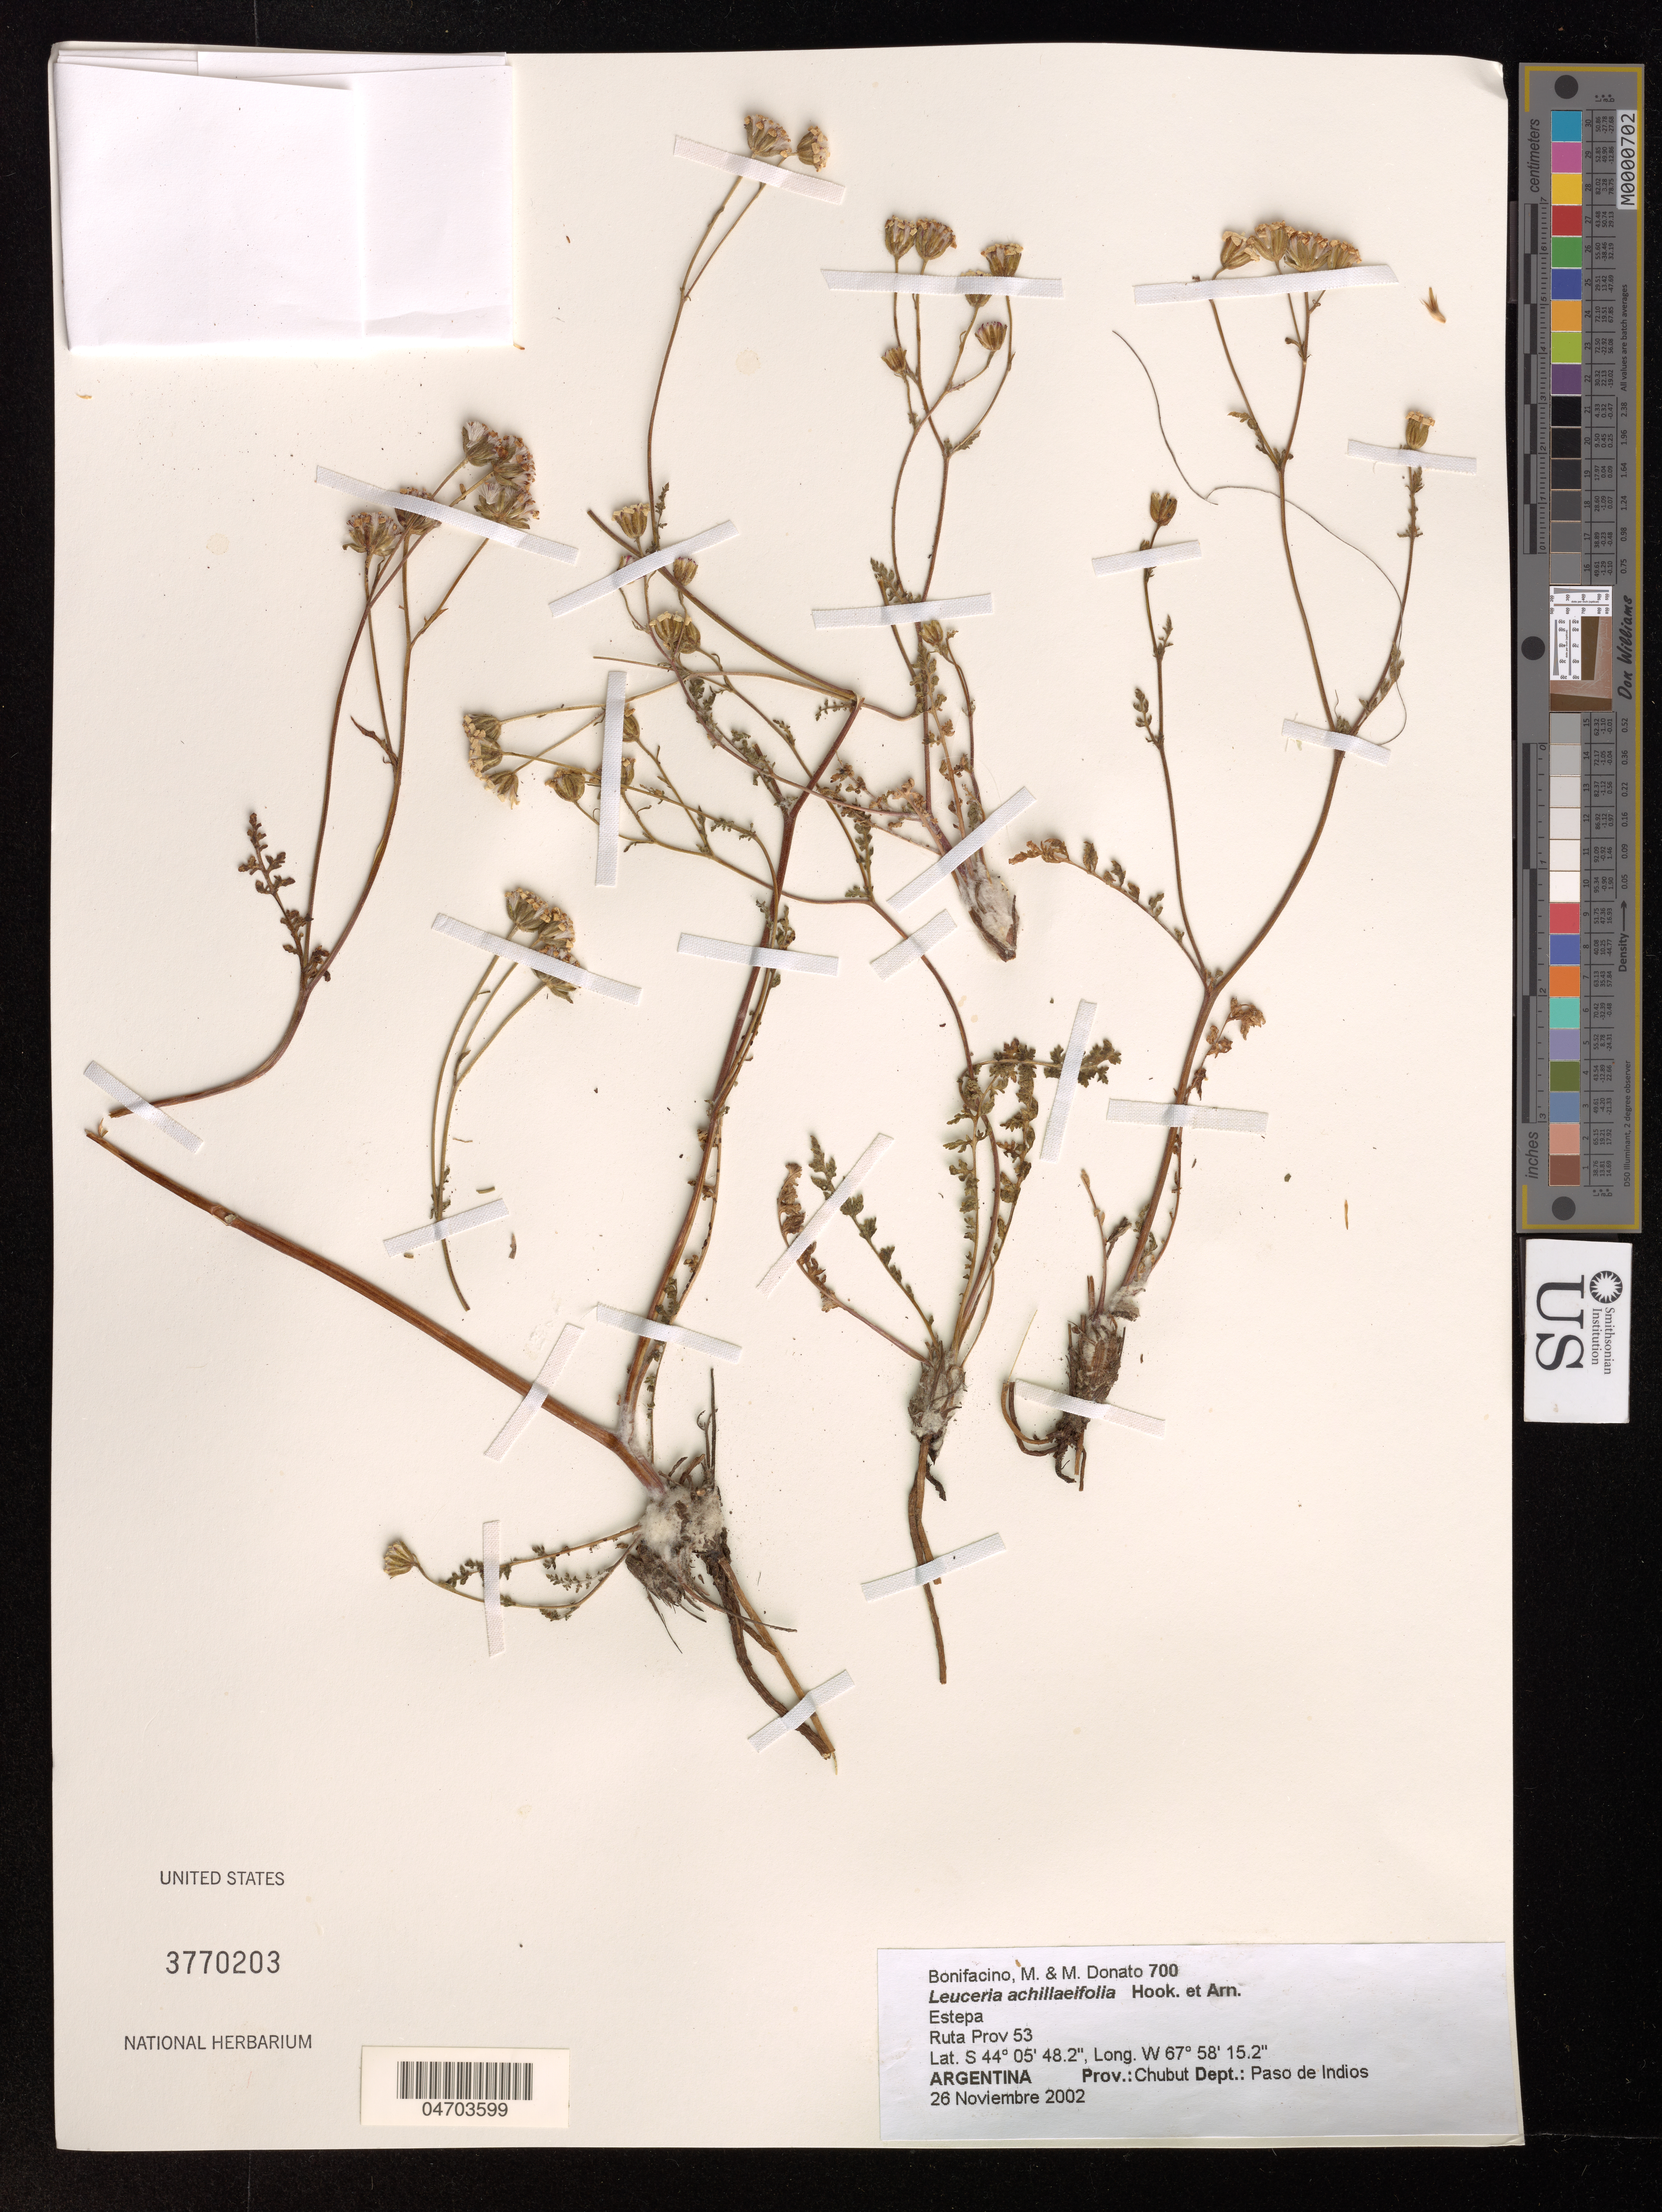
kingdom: Plantae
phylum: Tracheophyta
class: Magnoliopsida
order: Asterales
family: Asteraceae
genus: Leucheria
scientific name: Leucheria achilleifolia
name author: Hook. & Arn.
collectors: M. Bonifacino & M. Donato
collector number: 700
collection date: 2002-11-26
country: Argentina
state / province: Chubut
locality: Paso de Indios.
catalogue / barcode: US 3770203